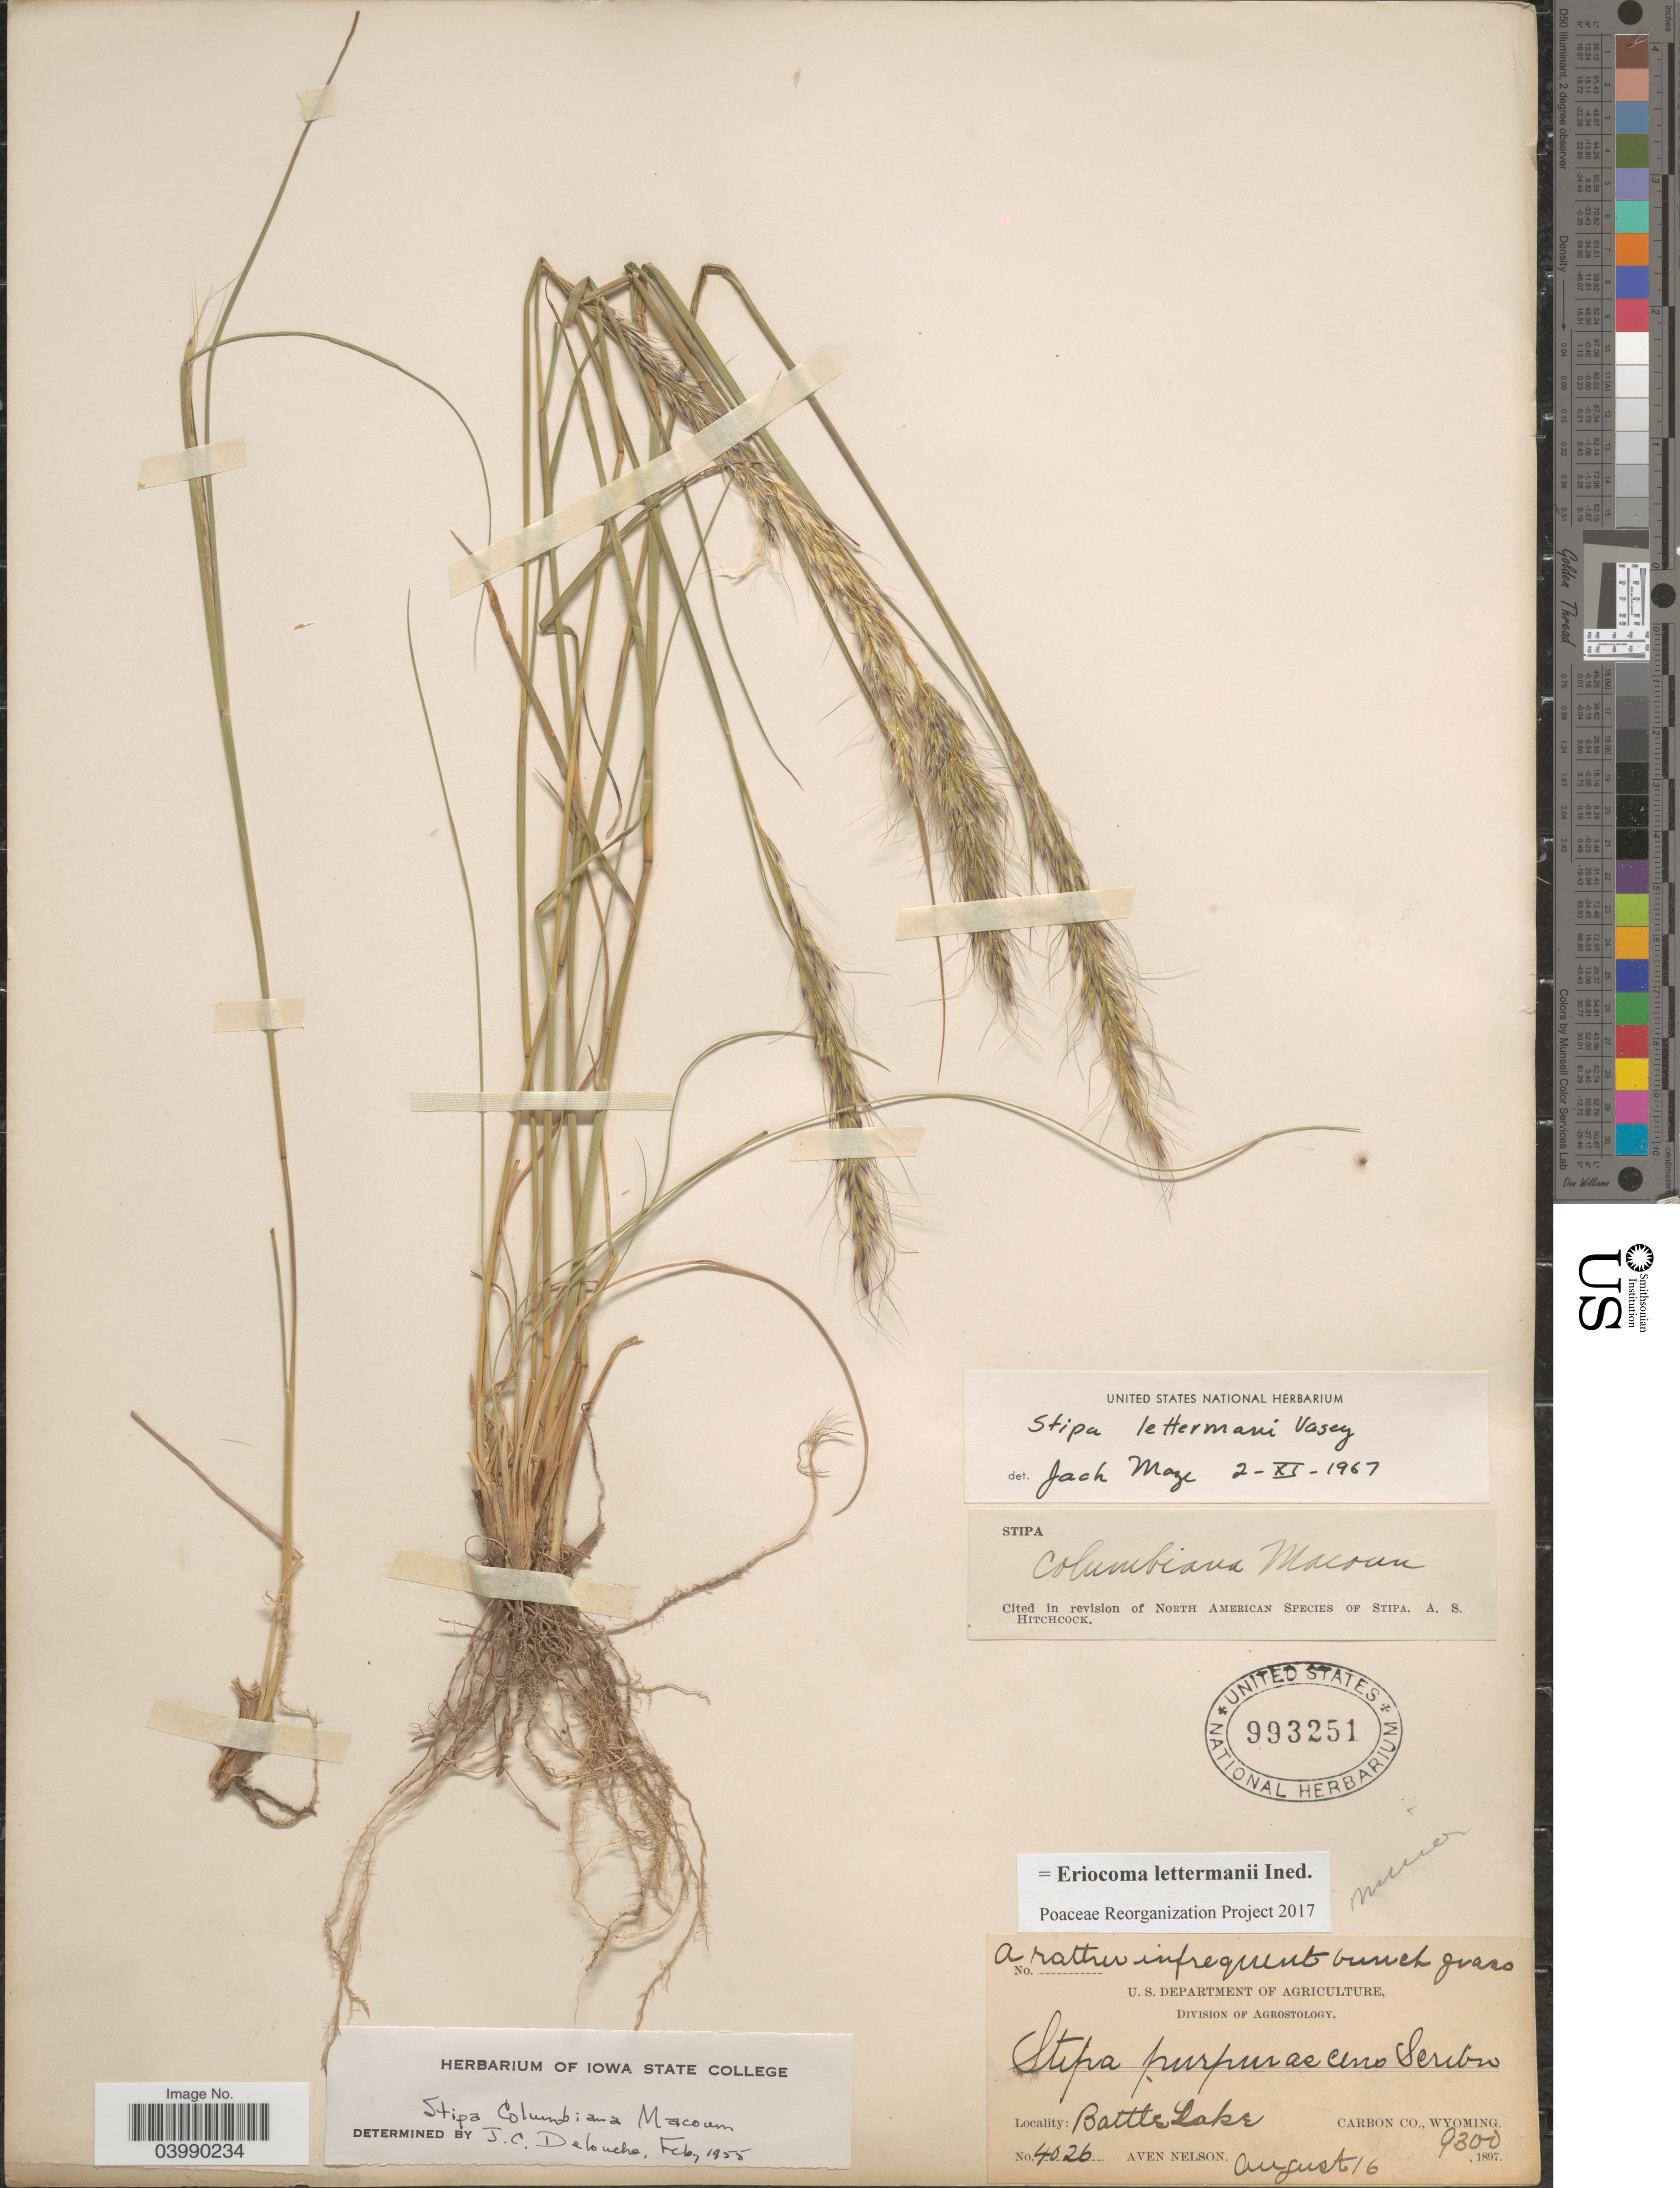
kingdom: Plantae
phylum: Tracheophyta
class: Liliopsida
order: Poales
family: Poaceae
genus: Eriocoma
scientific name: Eriocoma lettermanii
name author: (Vasey) Romasch.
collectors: A. Nelson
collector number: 4026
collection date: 1897-08-16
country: United States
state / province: Wyoming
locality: Battle Lake. Carbon Co.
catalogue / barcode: US 993251